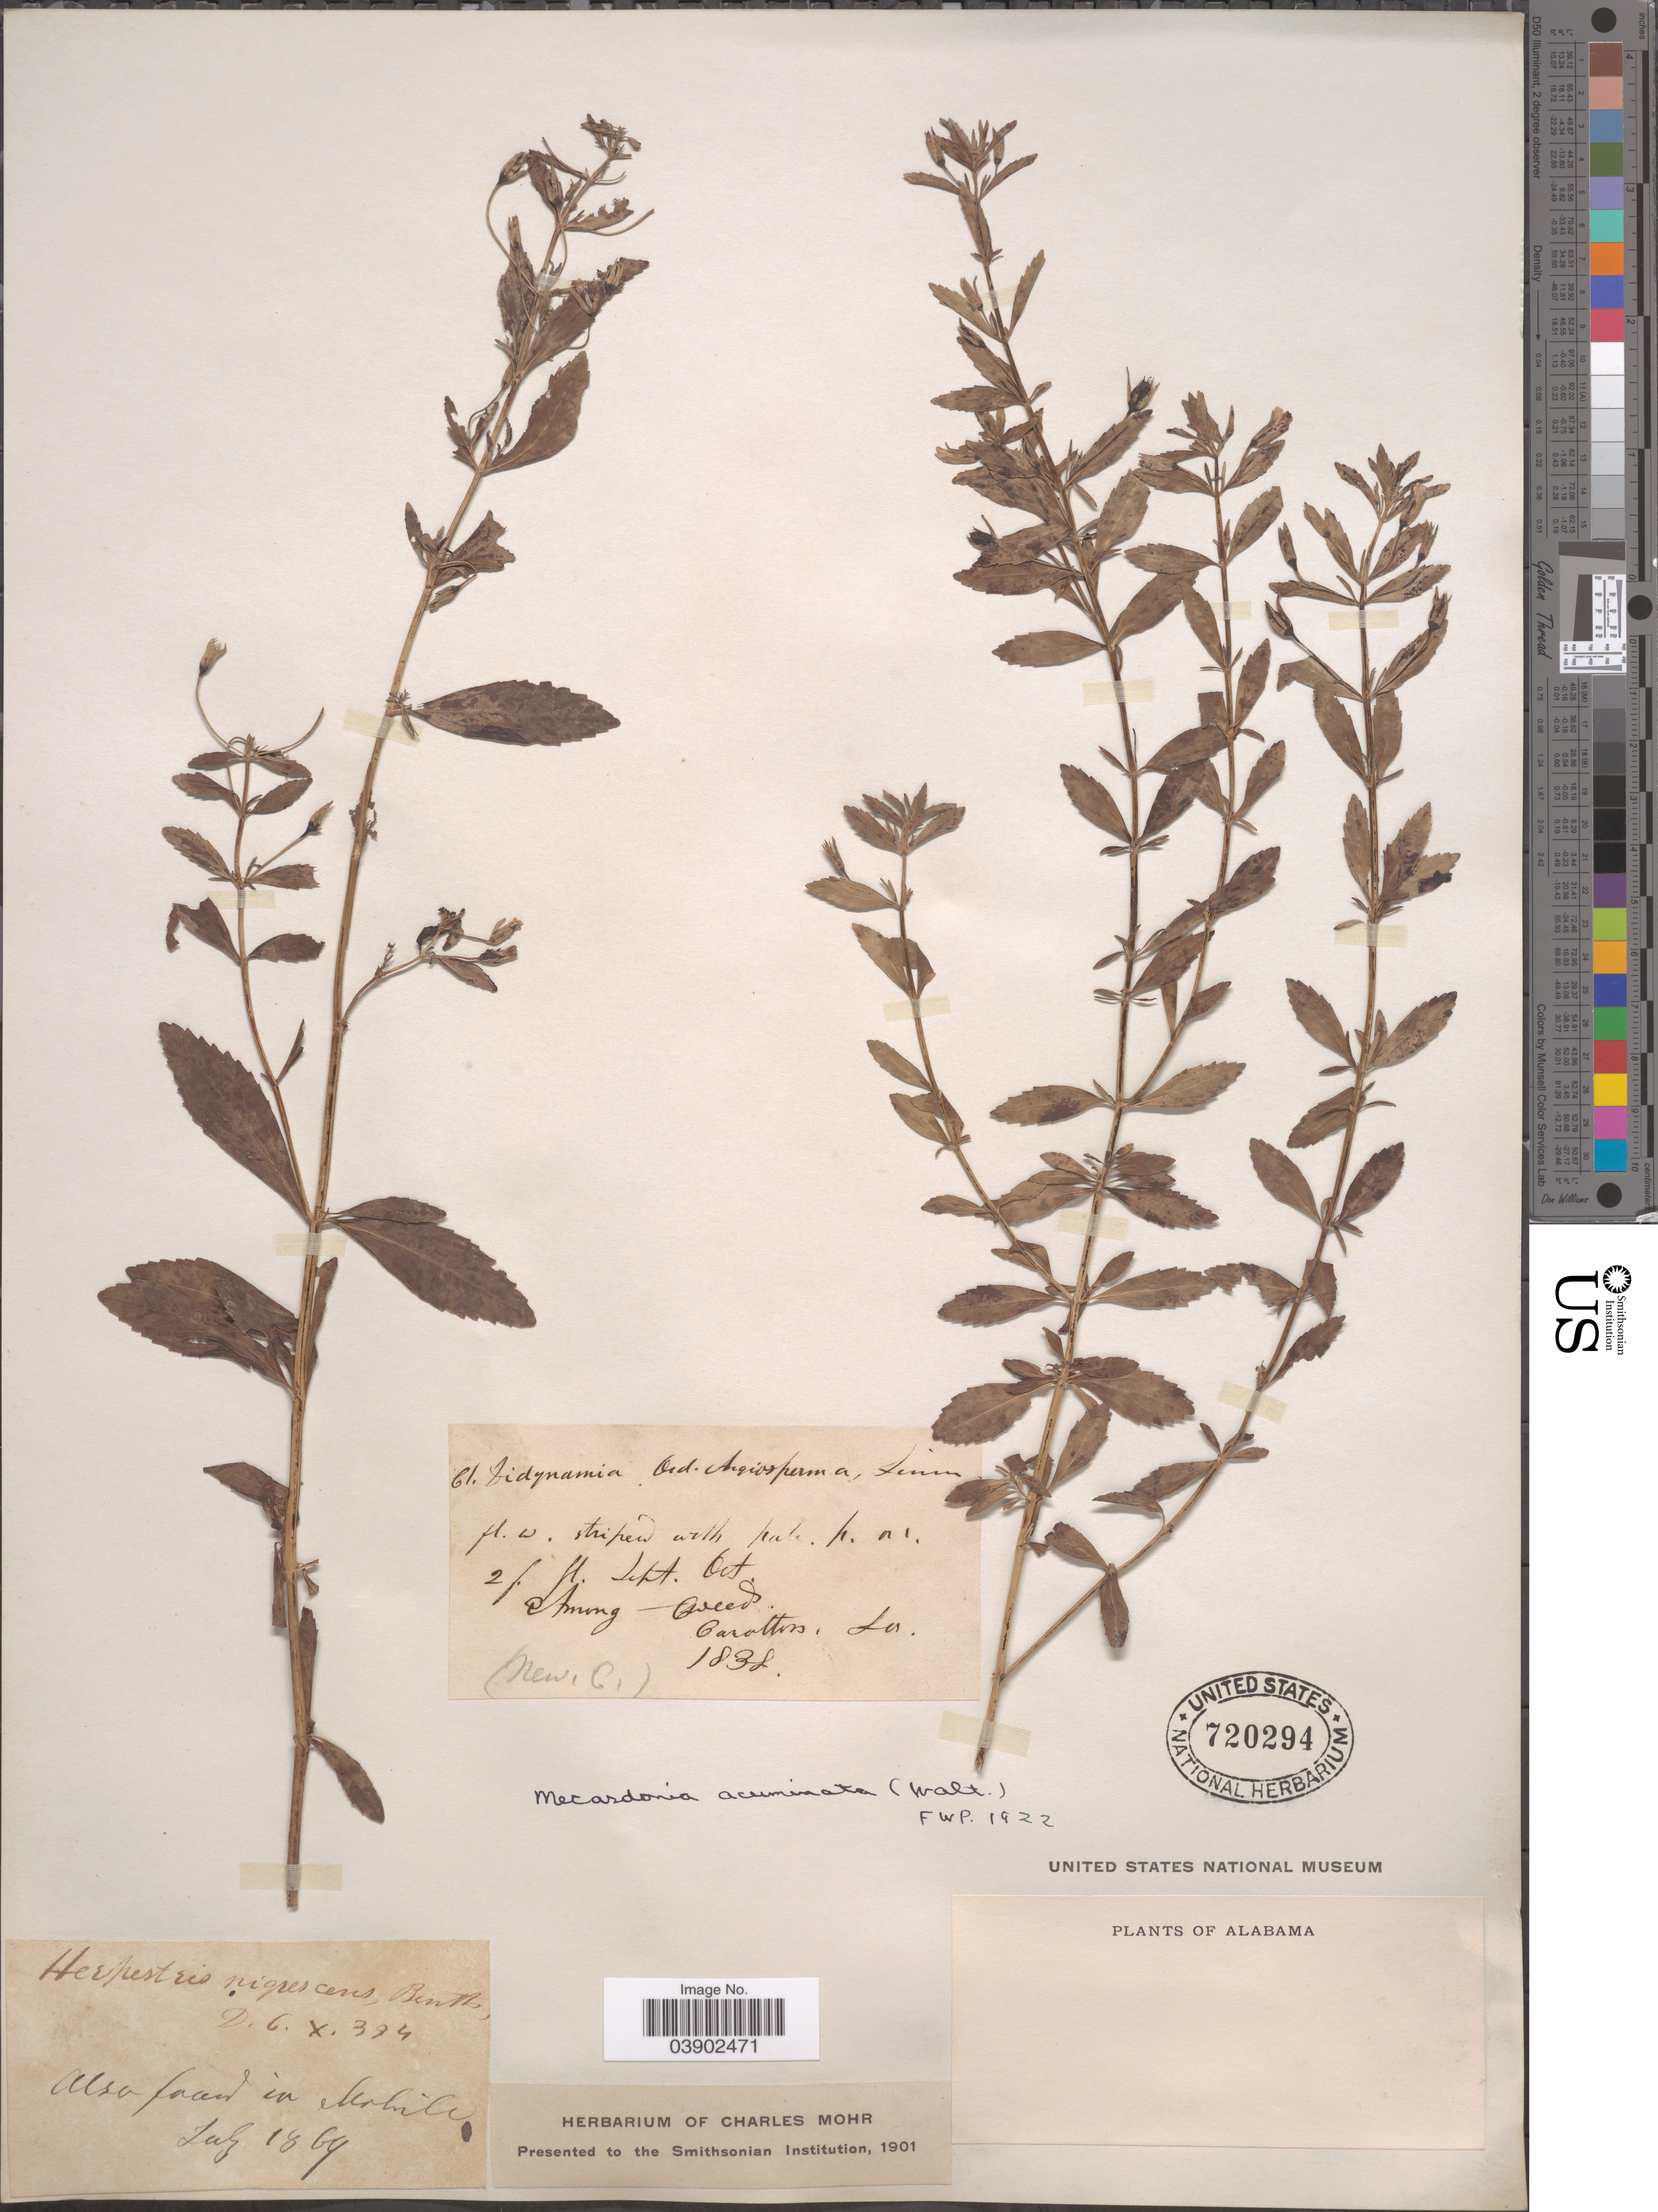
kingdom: Plantae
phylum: Tracheophyta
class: Magnoliopsida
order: Lamiales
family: Plantaginaceae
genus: Mecardonia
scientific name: Mecardonia acuminata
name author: (Walter) Small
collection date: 1838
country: United States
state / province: Louisiana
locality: Carottors [interpreted].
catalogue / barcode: US 720294-2